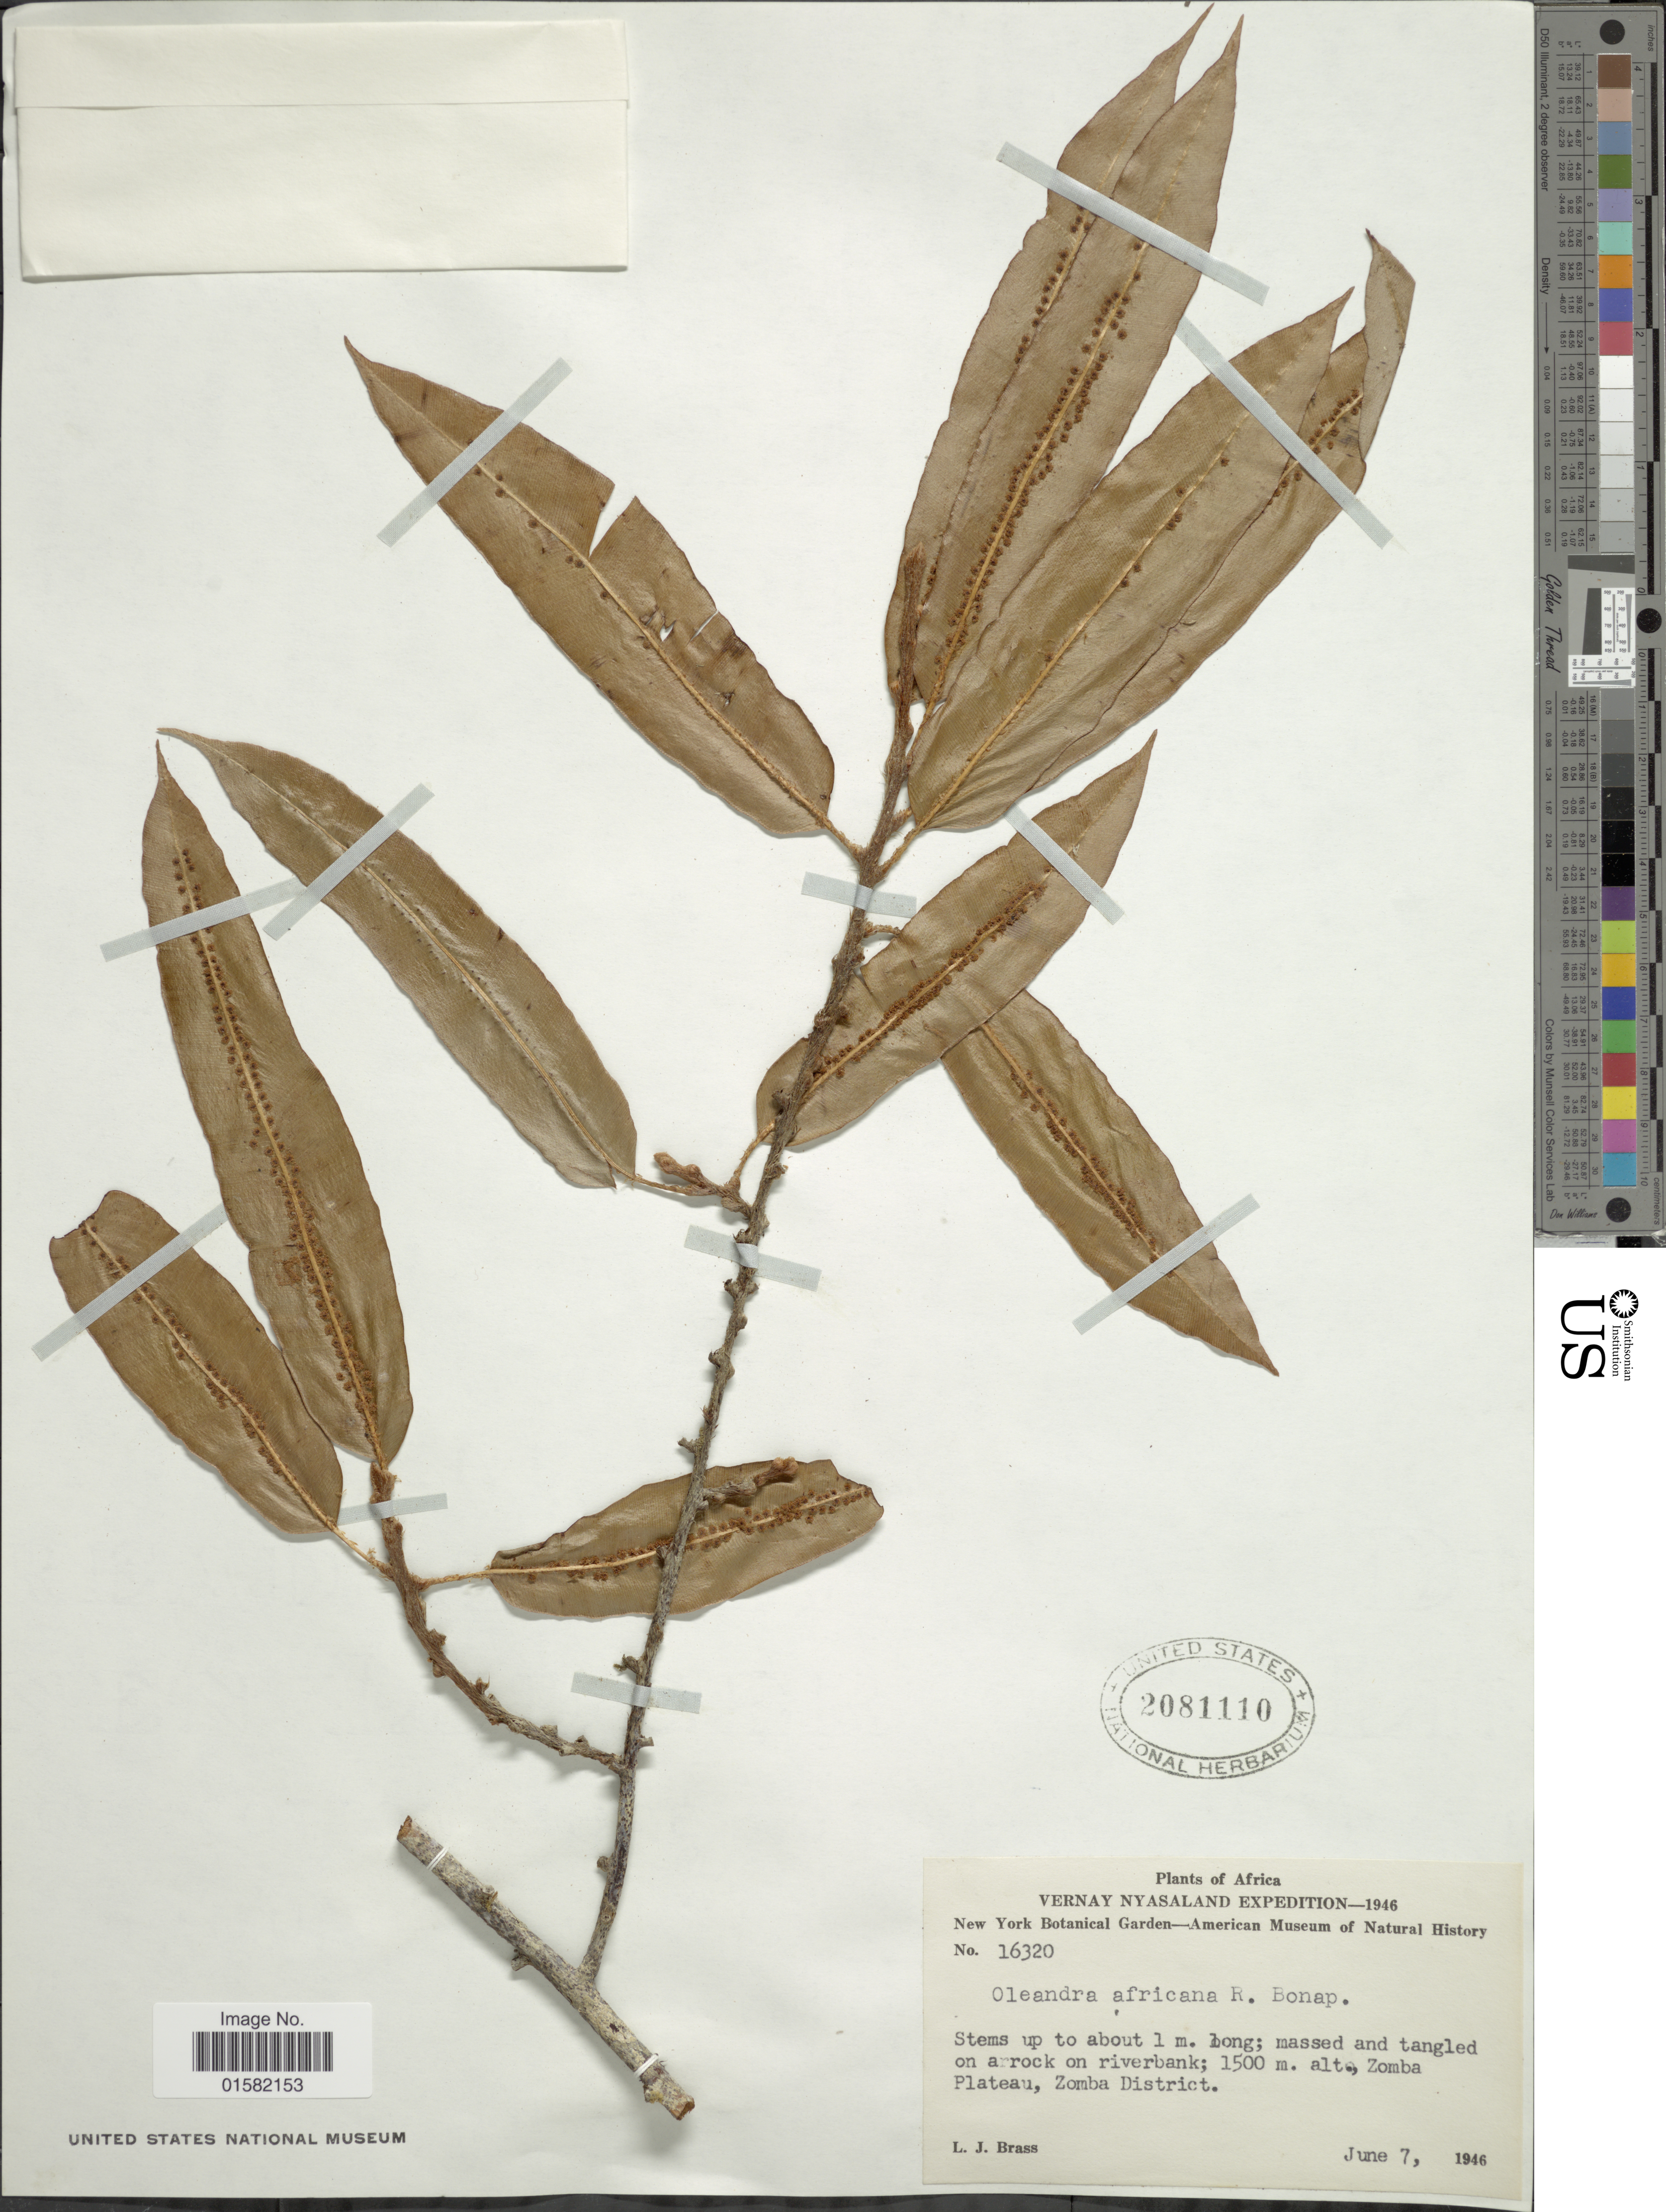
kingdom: Plantae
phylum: Tracheophyta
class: Polypodiopsida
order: Polypodiales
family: Oleandraceae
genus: Oleandra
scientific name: Oleandra africana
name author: Bonap.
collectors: L. J. Brass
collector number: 16320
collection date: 1946-06-07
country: Malawi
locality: Africa, Vernay Nyasaland, Zomba Plateau, Zomba District.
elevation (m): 1500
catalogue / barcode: US 2081110